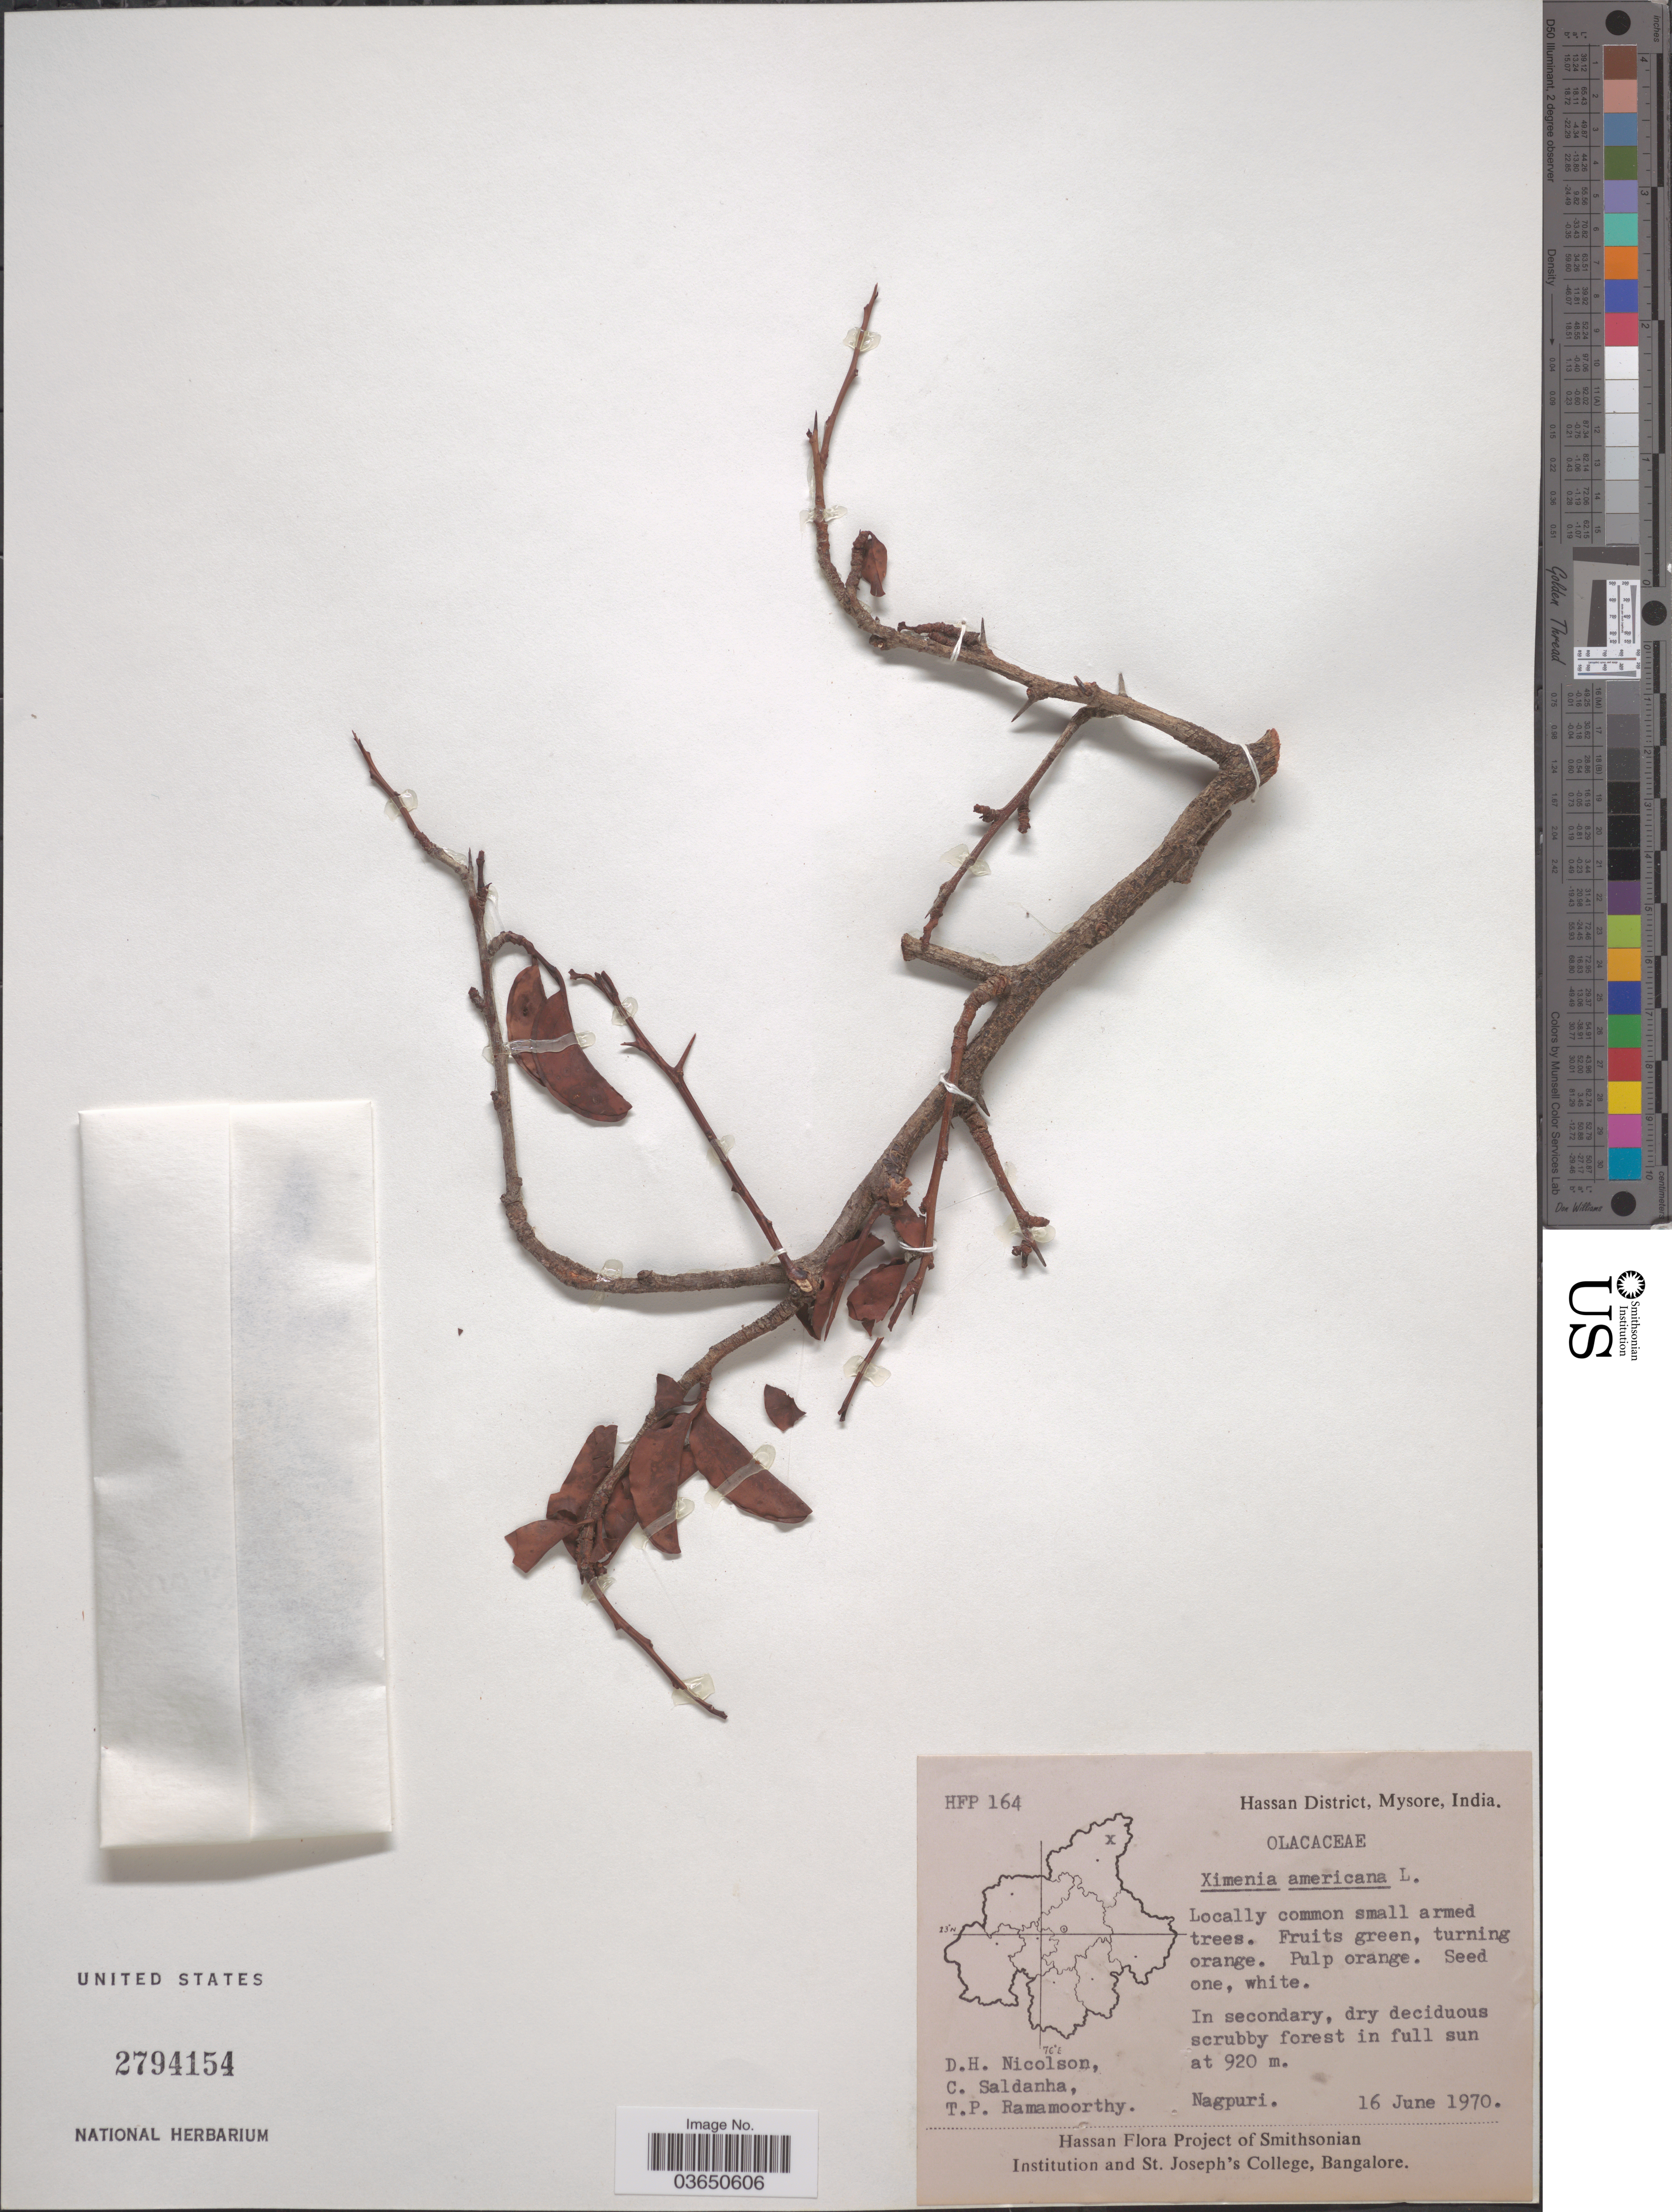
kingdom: Plantae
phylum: Tracheophyta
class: Magnoliopsida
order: Santalales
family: Ximeniaceae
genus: Ximenia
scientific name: Ximenia americana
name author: L.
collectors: D. H. Nicolson, C. Saldanha & T. P. Ramamoorthy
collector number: HFP164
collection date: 1970-06-16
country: India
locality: Hassan District, Mysore. Nagpuri.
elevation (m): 920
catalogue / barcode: US 2794154